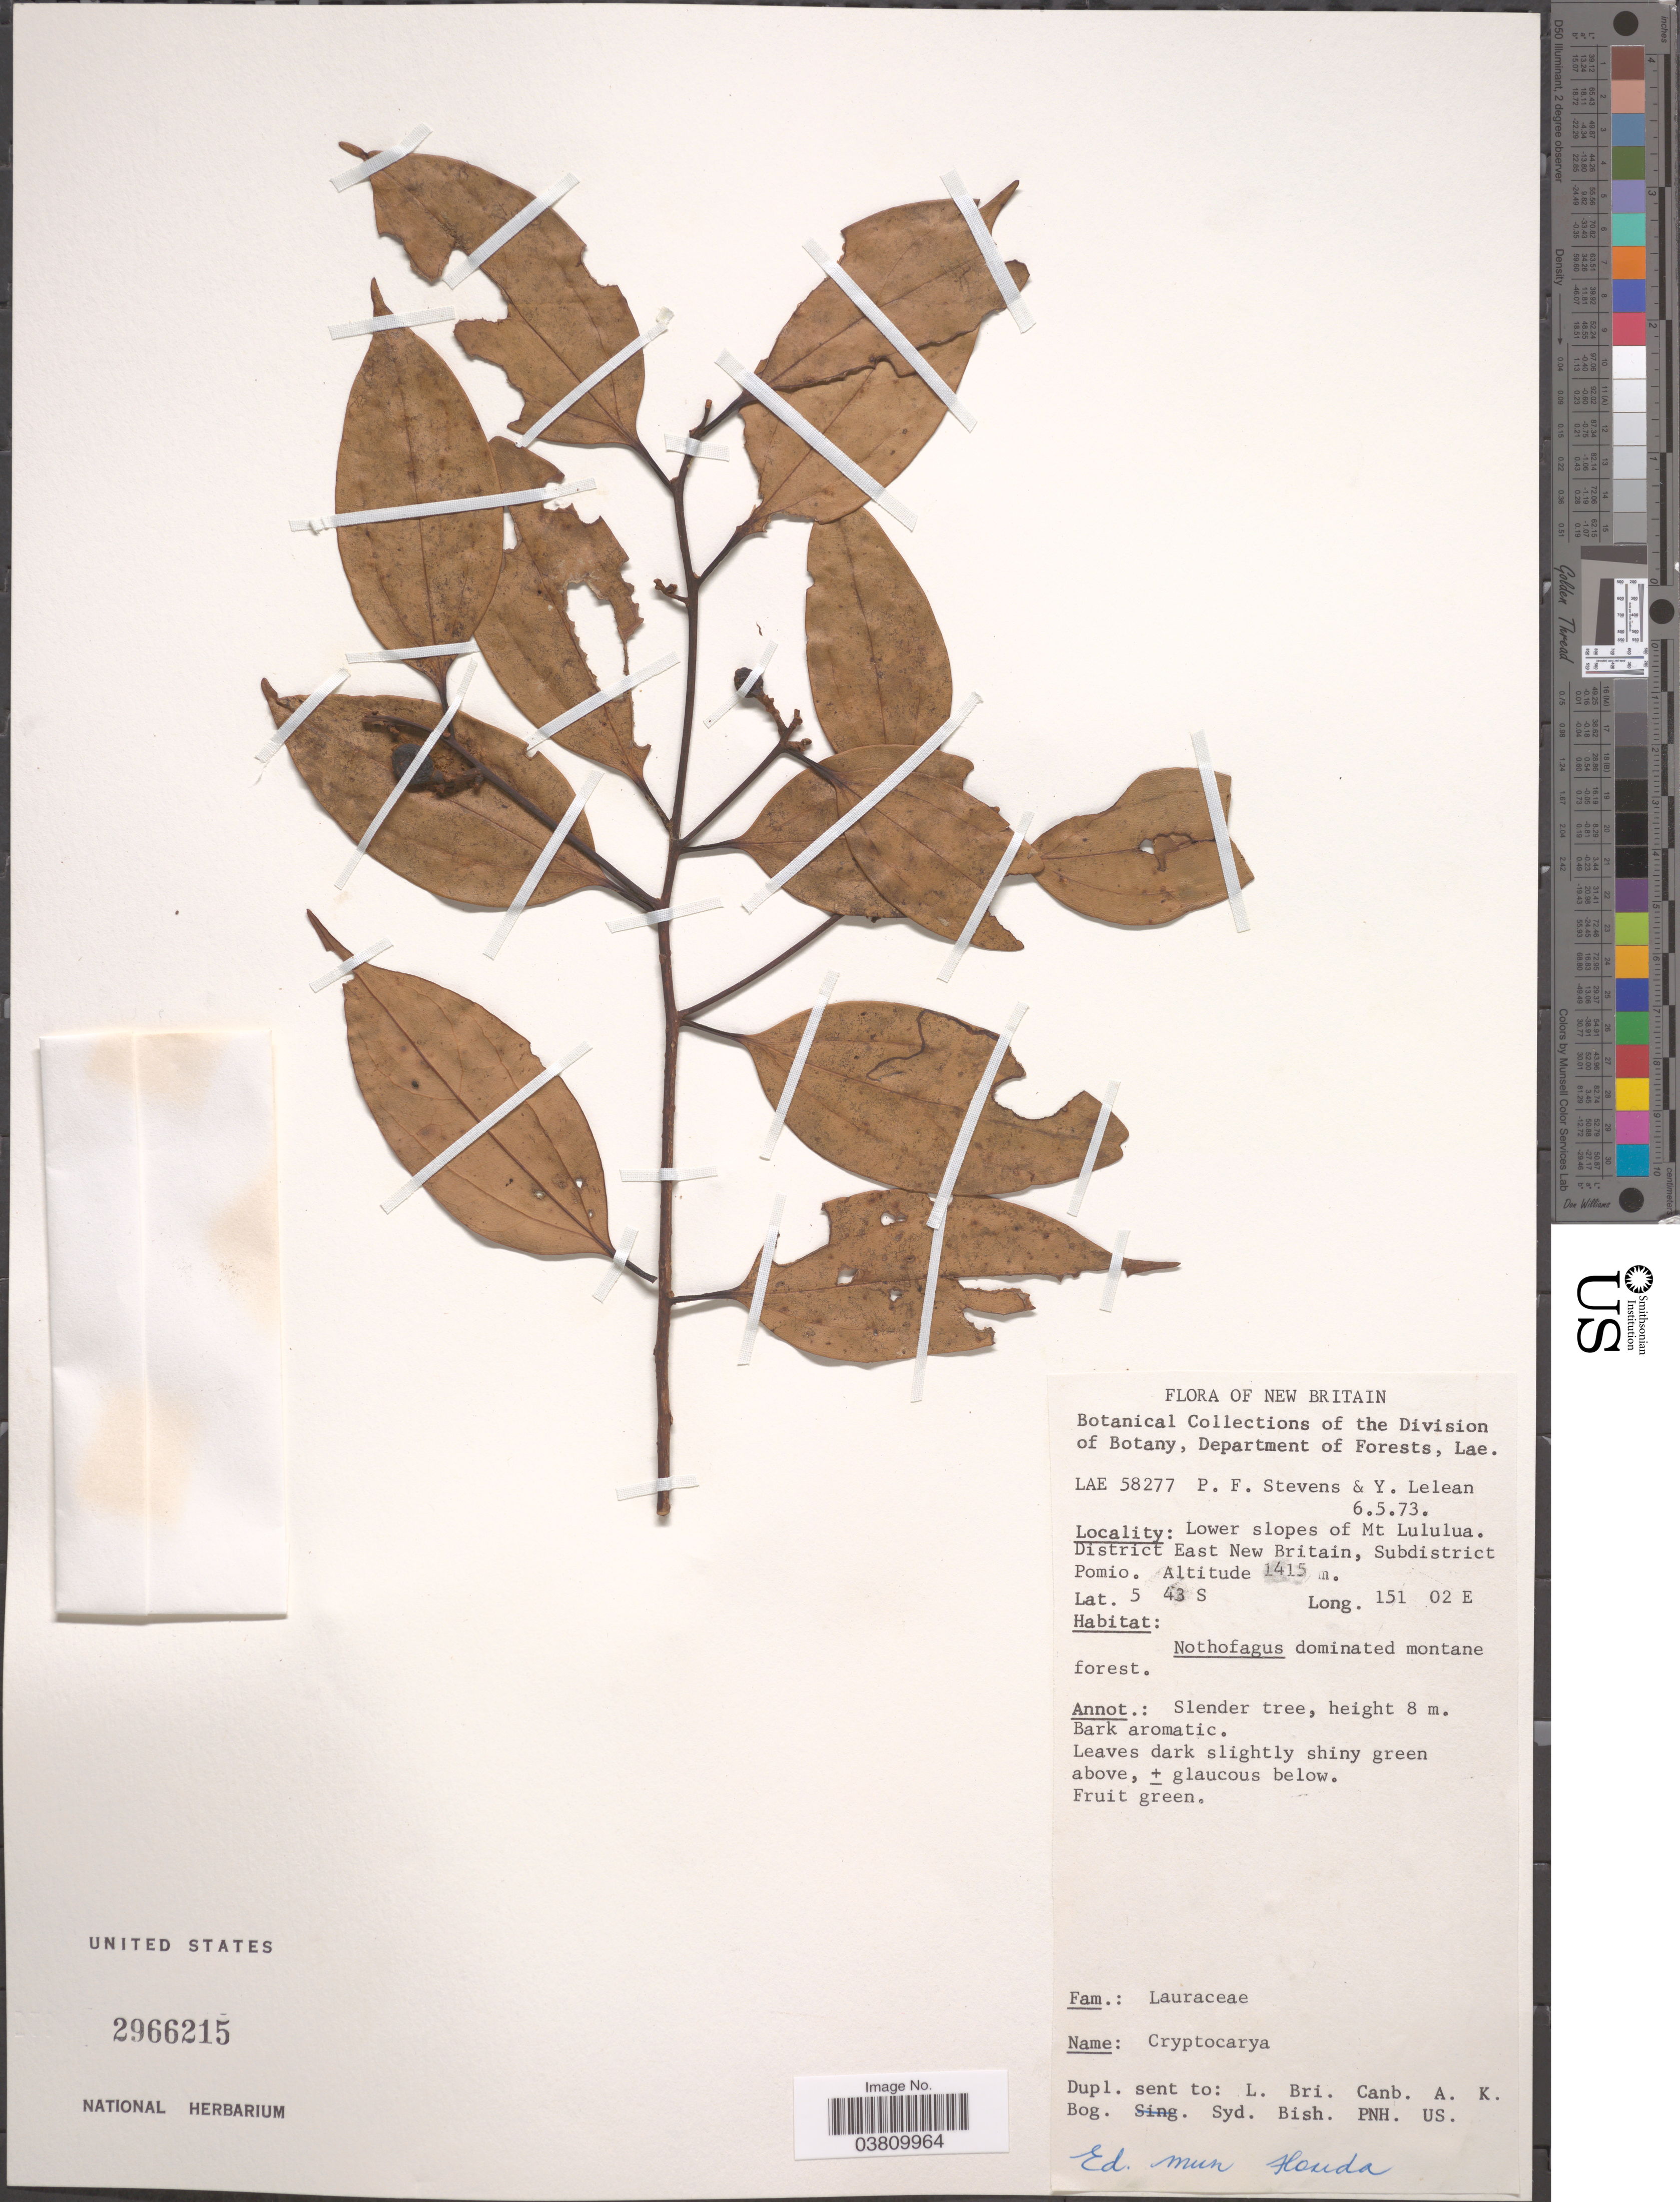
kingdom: Plantae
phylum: Tracheophyta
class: Magnoliopsida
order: Laurales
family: Lauraceae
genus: Cryptocarya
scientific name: Cryptocarya sp.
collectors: P. F. Stevens & Y. Lelean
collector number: LAE58277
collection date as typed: Transcribed d/m/y: 6/5/73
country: Papua New Guinea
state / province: East New Britain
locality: Lower slopes of Mt Lululua. District East New Britain, Subdistrict Pomio.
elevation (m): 1415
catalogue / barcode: US 2966215